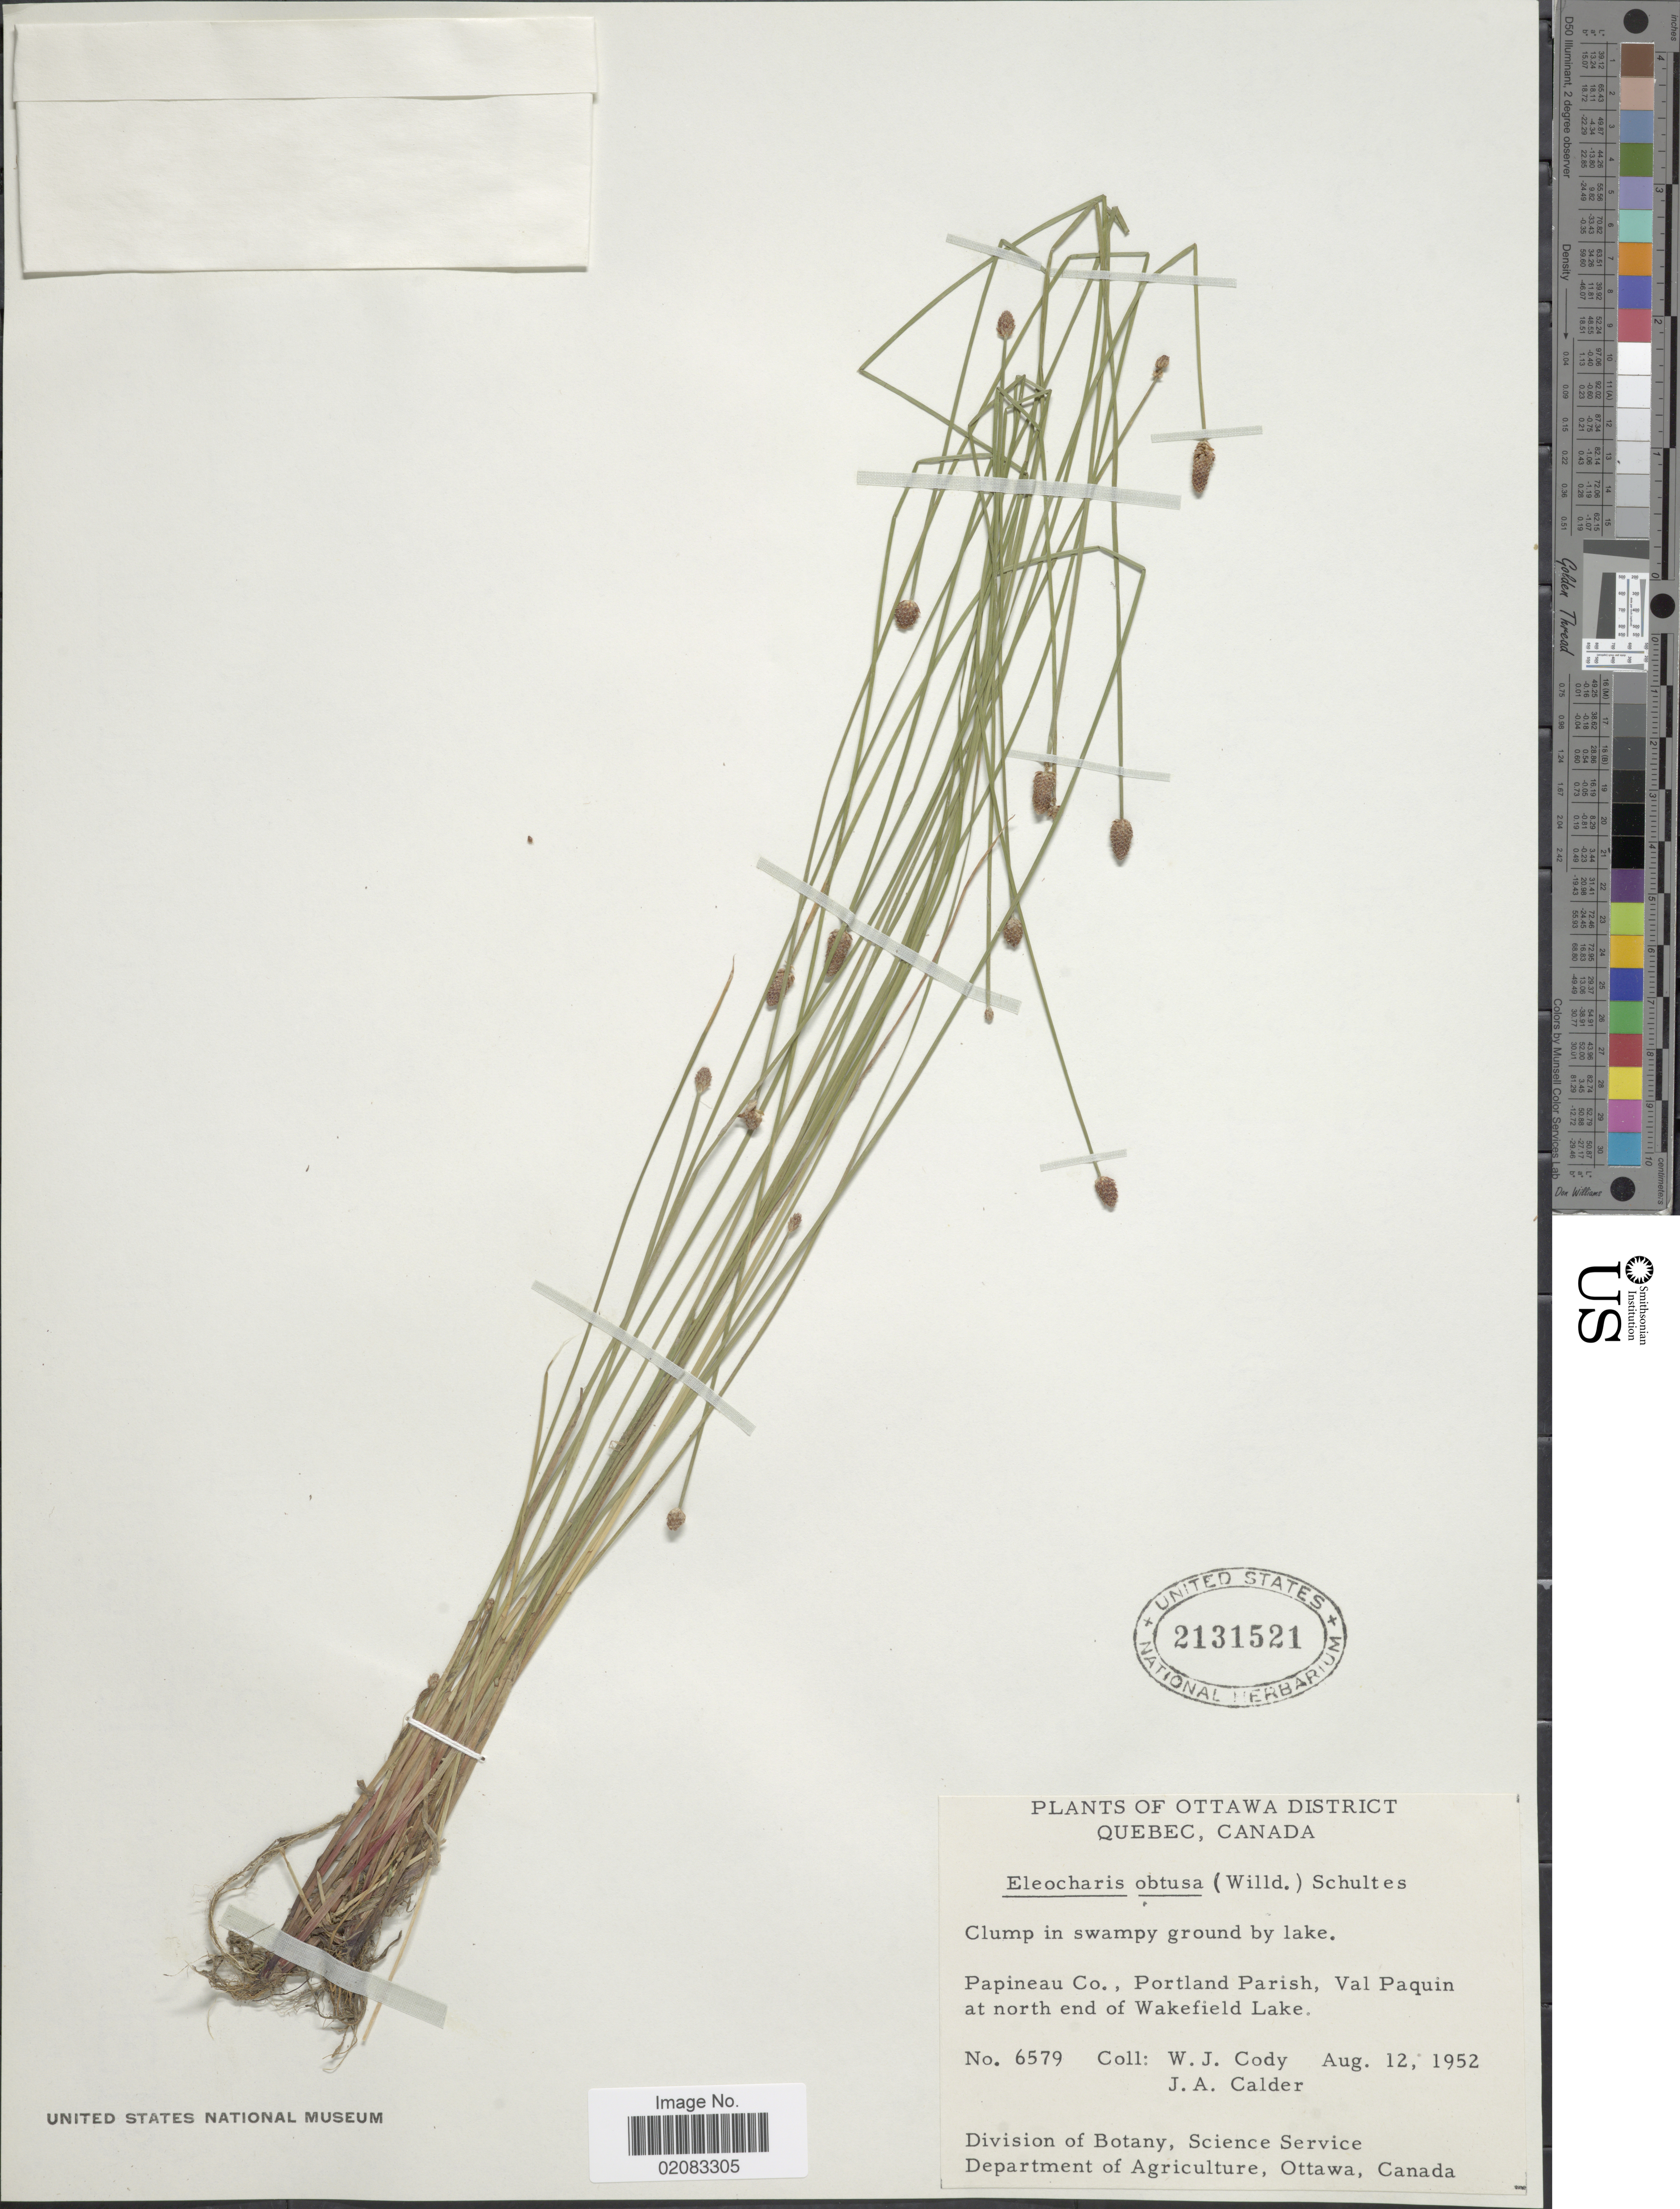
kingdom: Plantae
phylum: Tracheophyta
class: Liliopsida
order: Poales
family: Cyperaceae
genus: Eleocharis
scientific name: Eleocharis obtusa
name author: (Willd.) Schult.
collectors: W. Cody & J. A. Calder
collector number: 6579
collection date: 1952-08-12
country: Canada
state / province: Quebec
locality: Ottawa District, Clump in swampy ground by lake, Papineau Co., Portland Parish, Val Paquin at north end of Wakefield Lake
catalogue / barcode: US 2131521